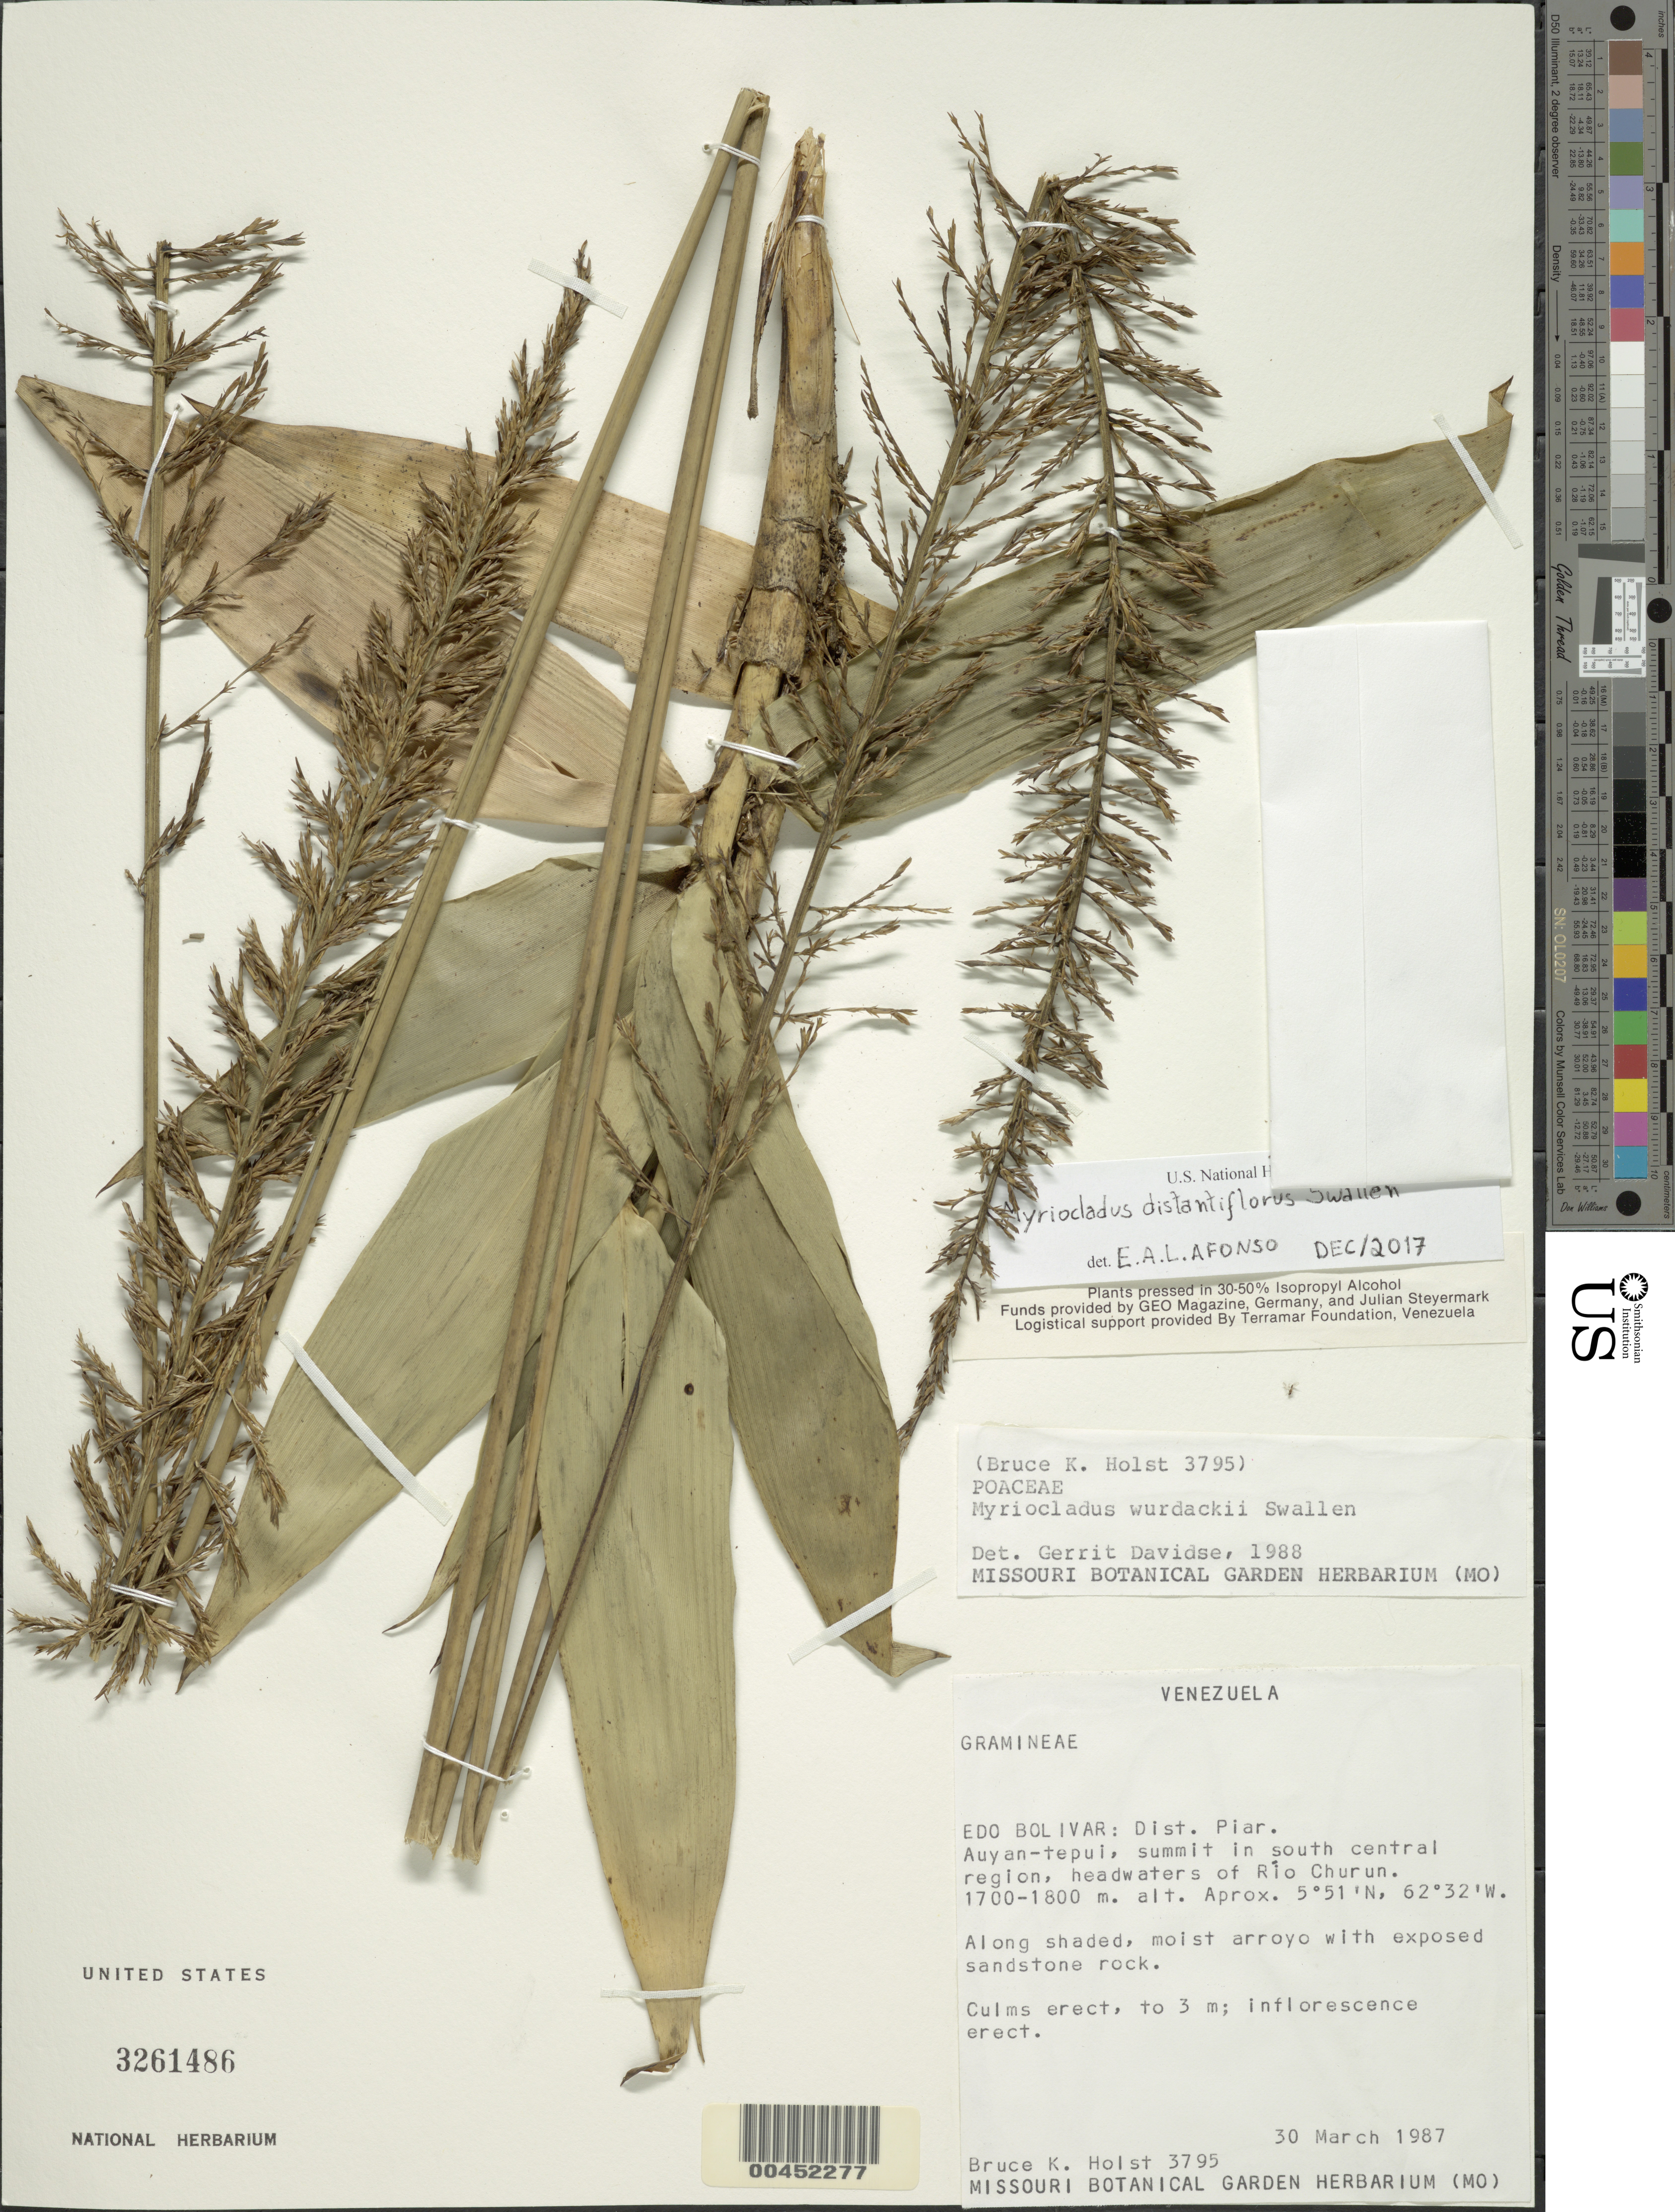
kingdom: Plantae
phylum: Tracheophyta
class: Liliopsida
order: Poales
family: Poaceae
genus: Myriocladus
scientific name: Myriocladus distantiflorus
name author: Swallen in Maguire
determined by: Afonso, E. A. L.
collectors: B. Holst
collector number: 3795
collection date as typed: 30 Mar 1987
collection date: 1987-03-30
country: Venezuela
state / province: Bolivar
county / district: Piar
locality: Auyan-tepui, headwaters of rio churun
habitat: Along shaded, moist arroyo with exposed sandstone rock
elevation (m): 1700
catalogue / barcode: US 3261486